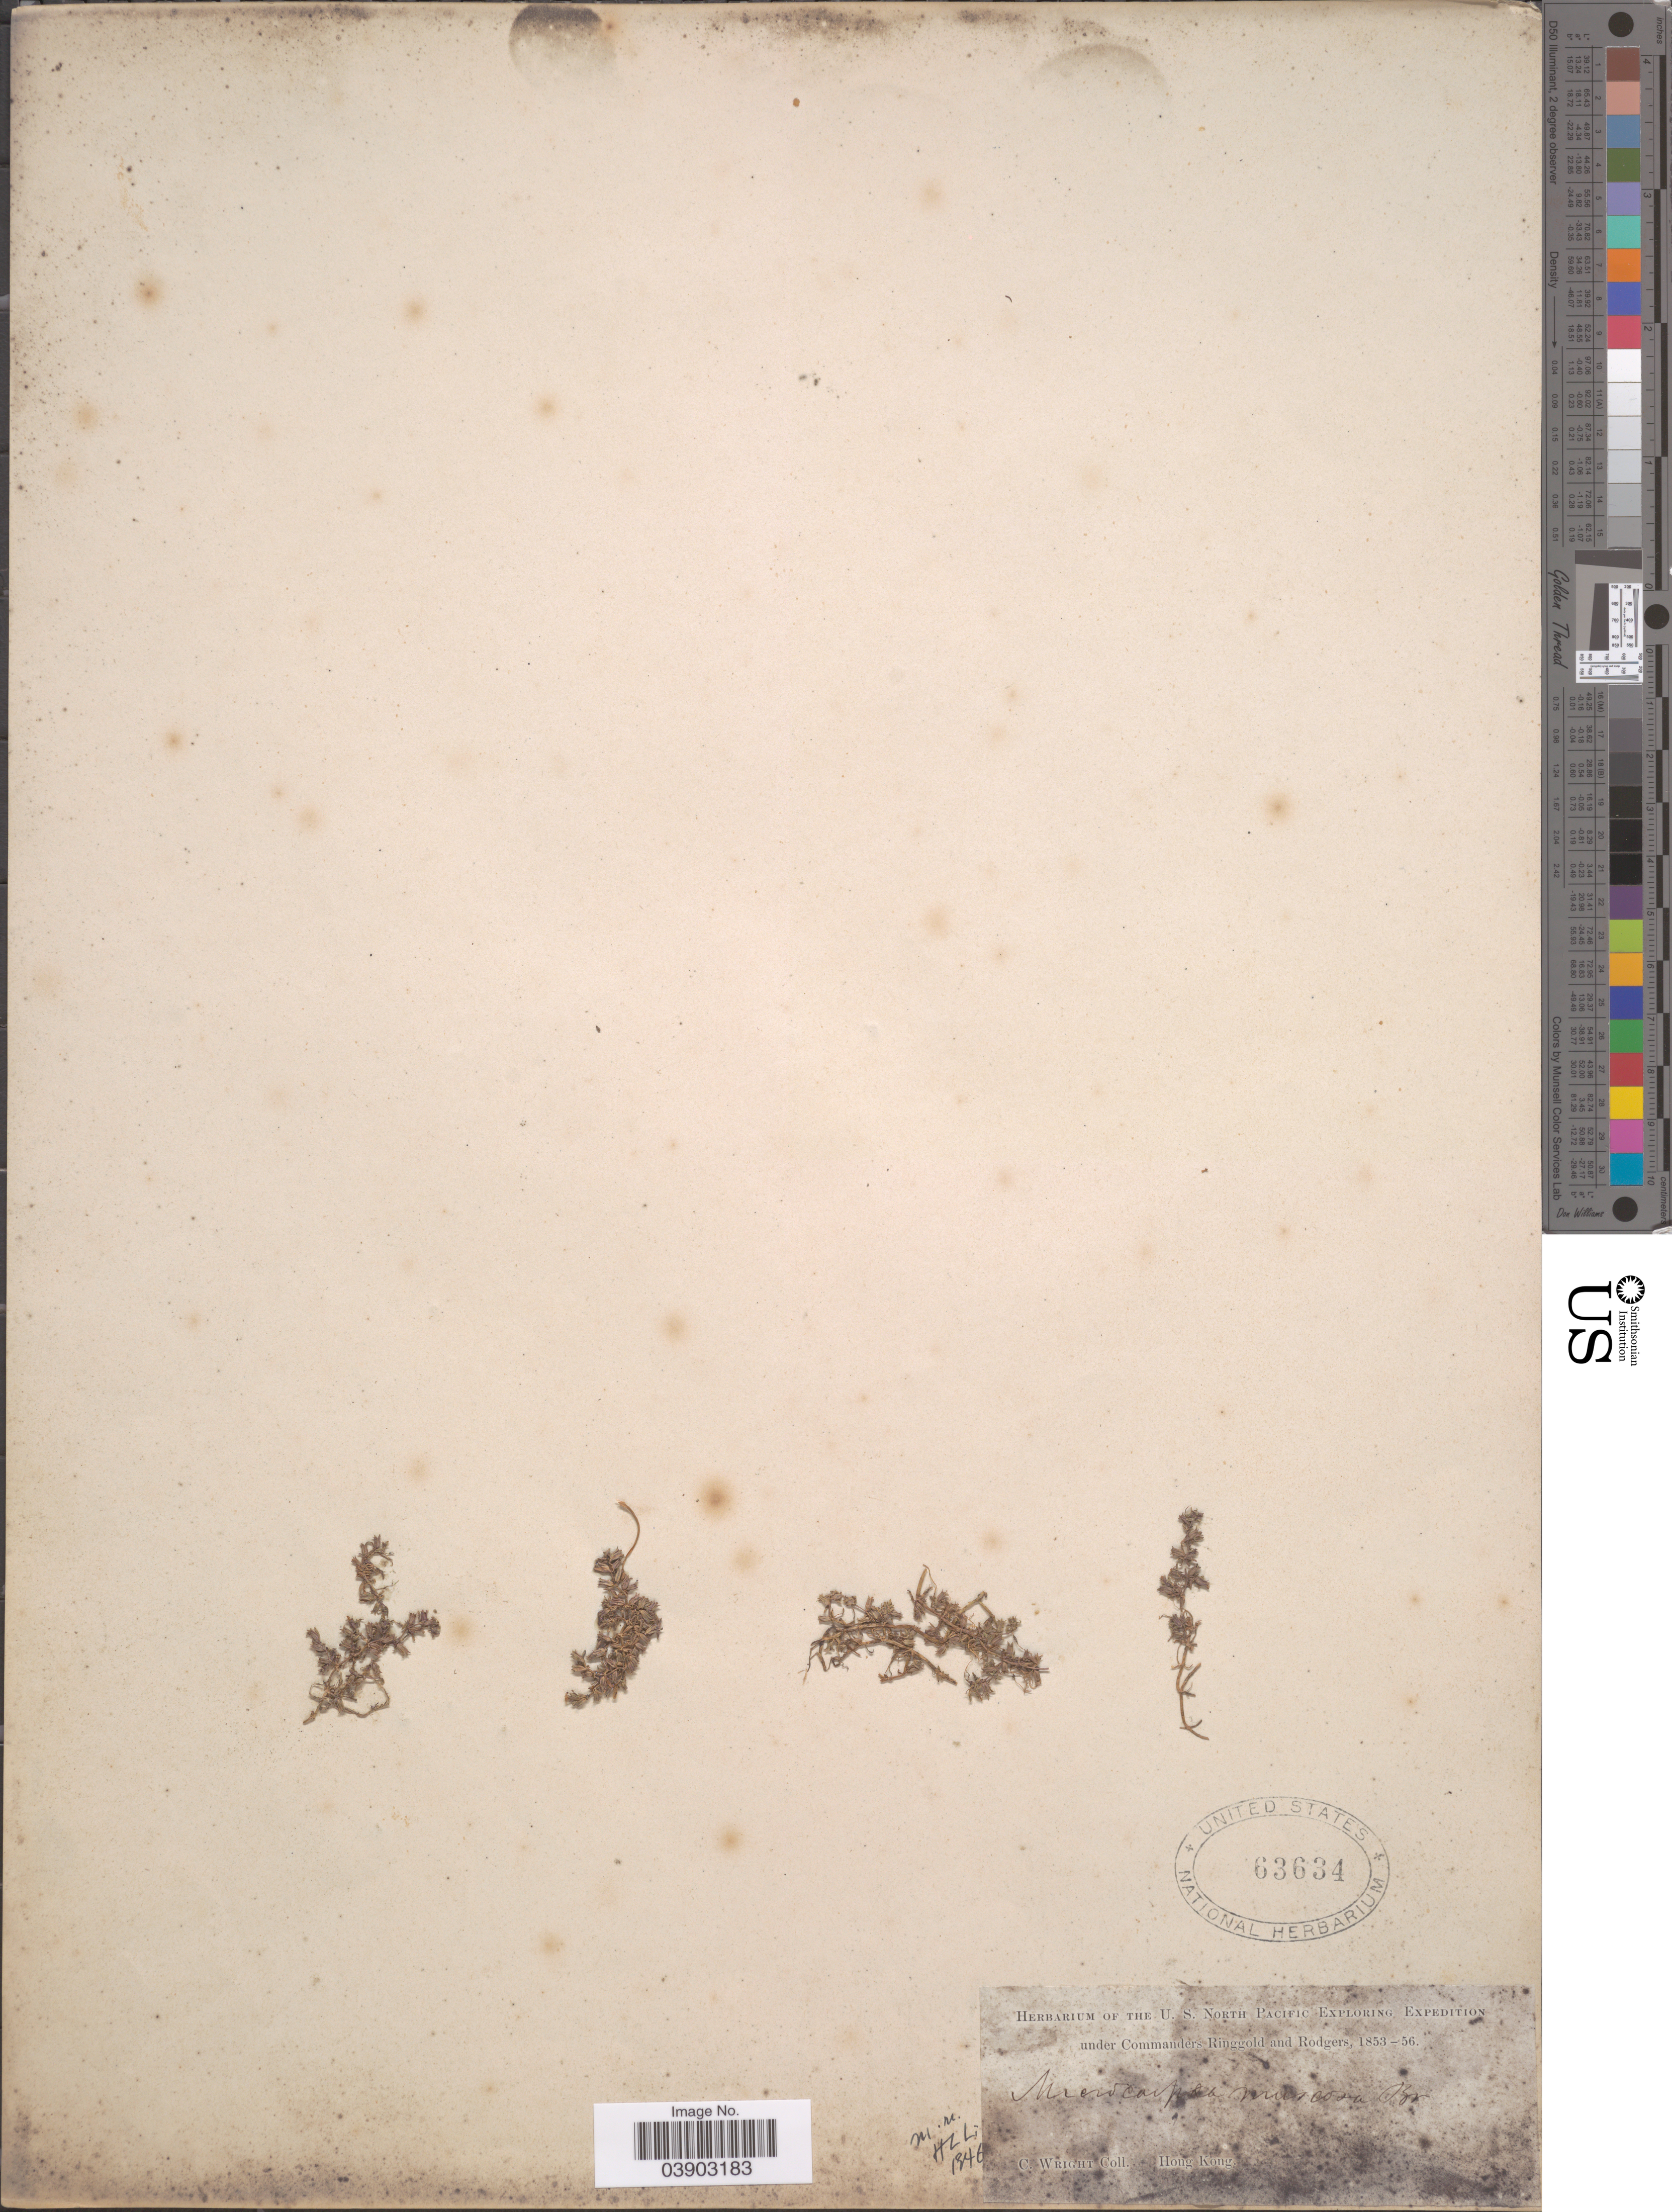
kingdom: Plantae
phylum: Tracheophyta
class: Magnoliopsida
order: Lamiales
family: Phrymaceae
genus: Microcarpaea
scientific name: Microcarpaea minima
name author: (K.D. Koenig ex Retz.) Merr.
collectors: C. Wright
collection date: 1853/1856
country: China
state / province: Hong Kong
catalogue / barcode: US 63634